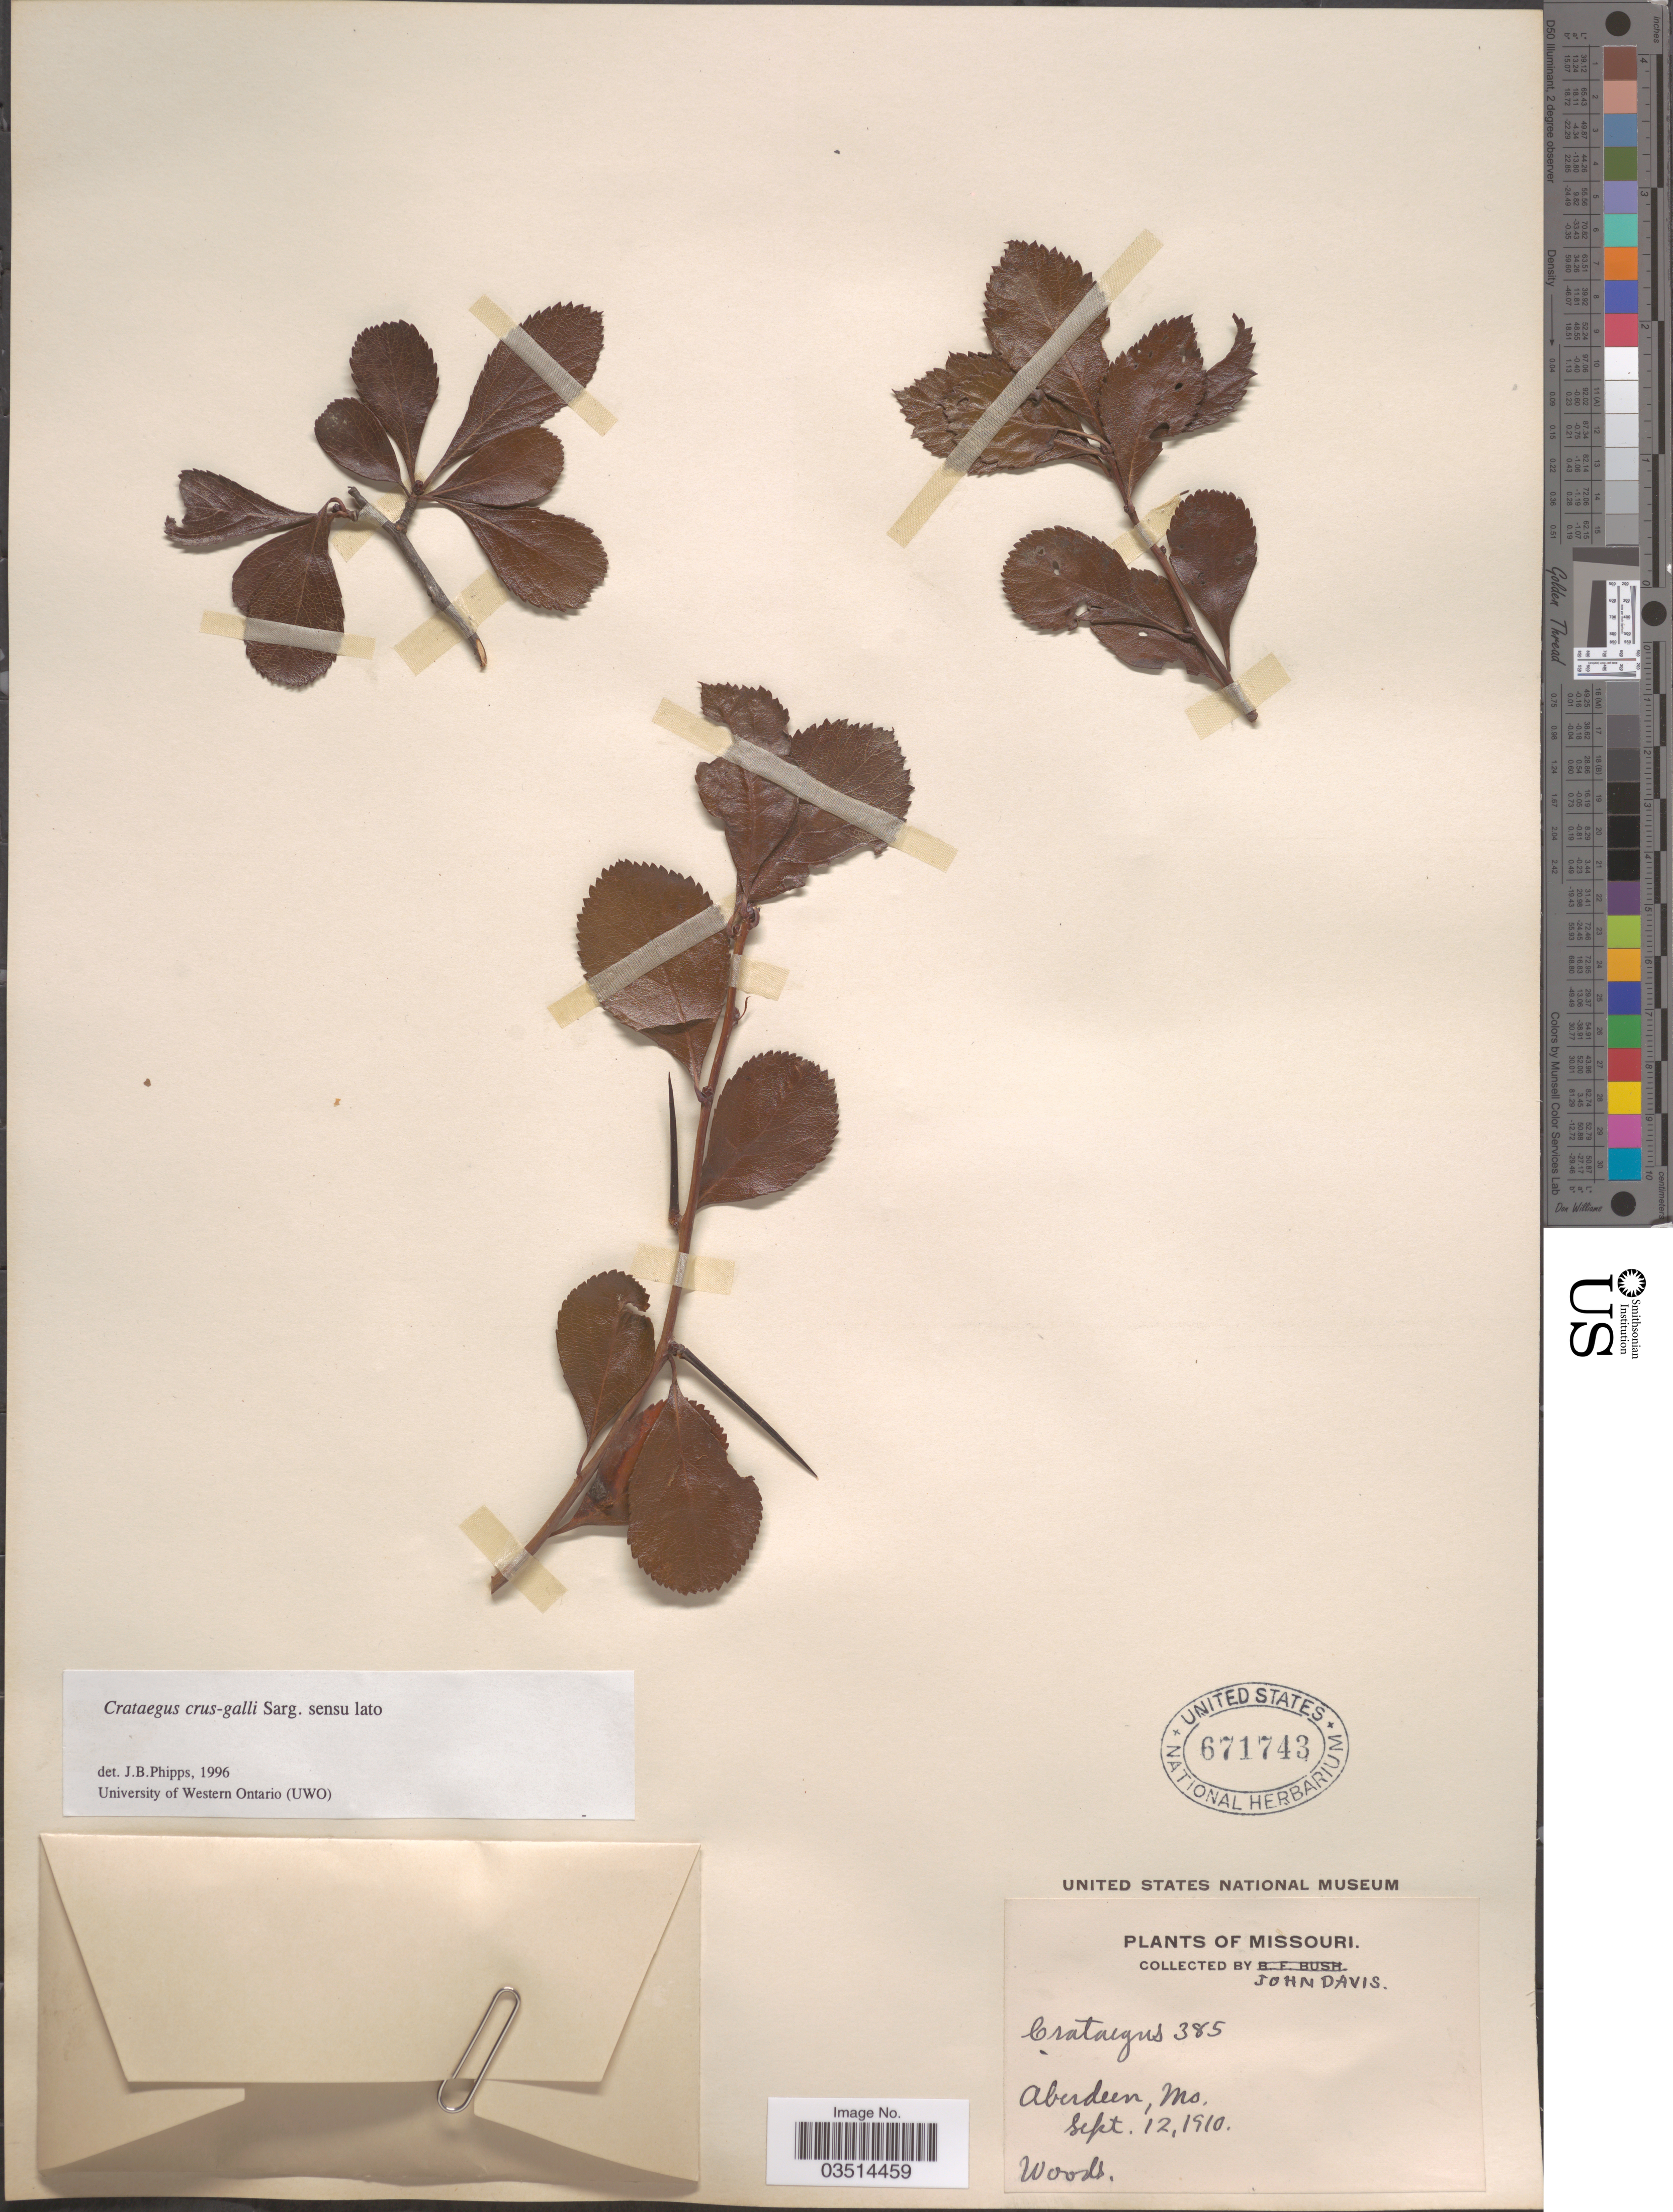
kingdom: Plantae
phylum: Tracheophyta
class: Magnoliopsida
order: Rosales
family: Rosaceae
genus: Crataegus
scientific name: Crataegus crus-galli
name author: L.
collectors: J. Davis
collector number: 385?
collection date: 1910-09-12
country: United States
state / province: Missouri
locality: Aberdeen.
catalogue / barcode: US 671743